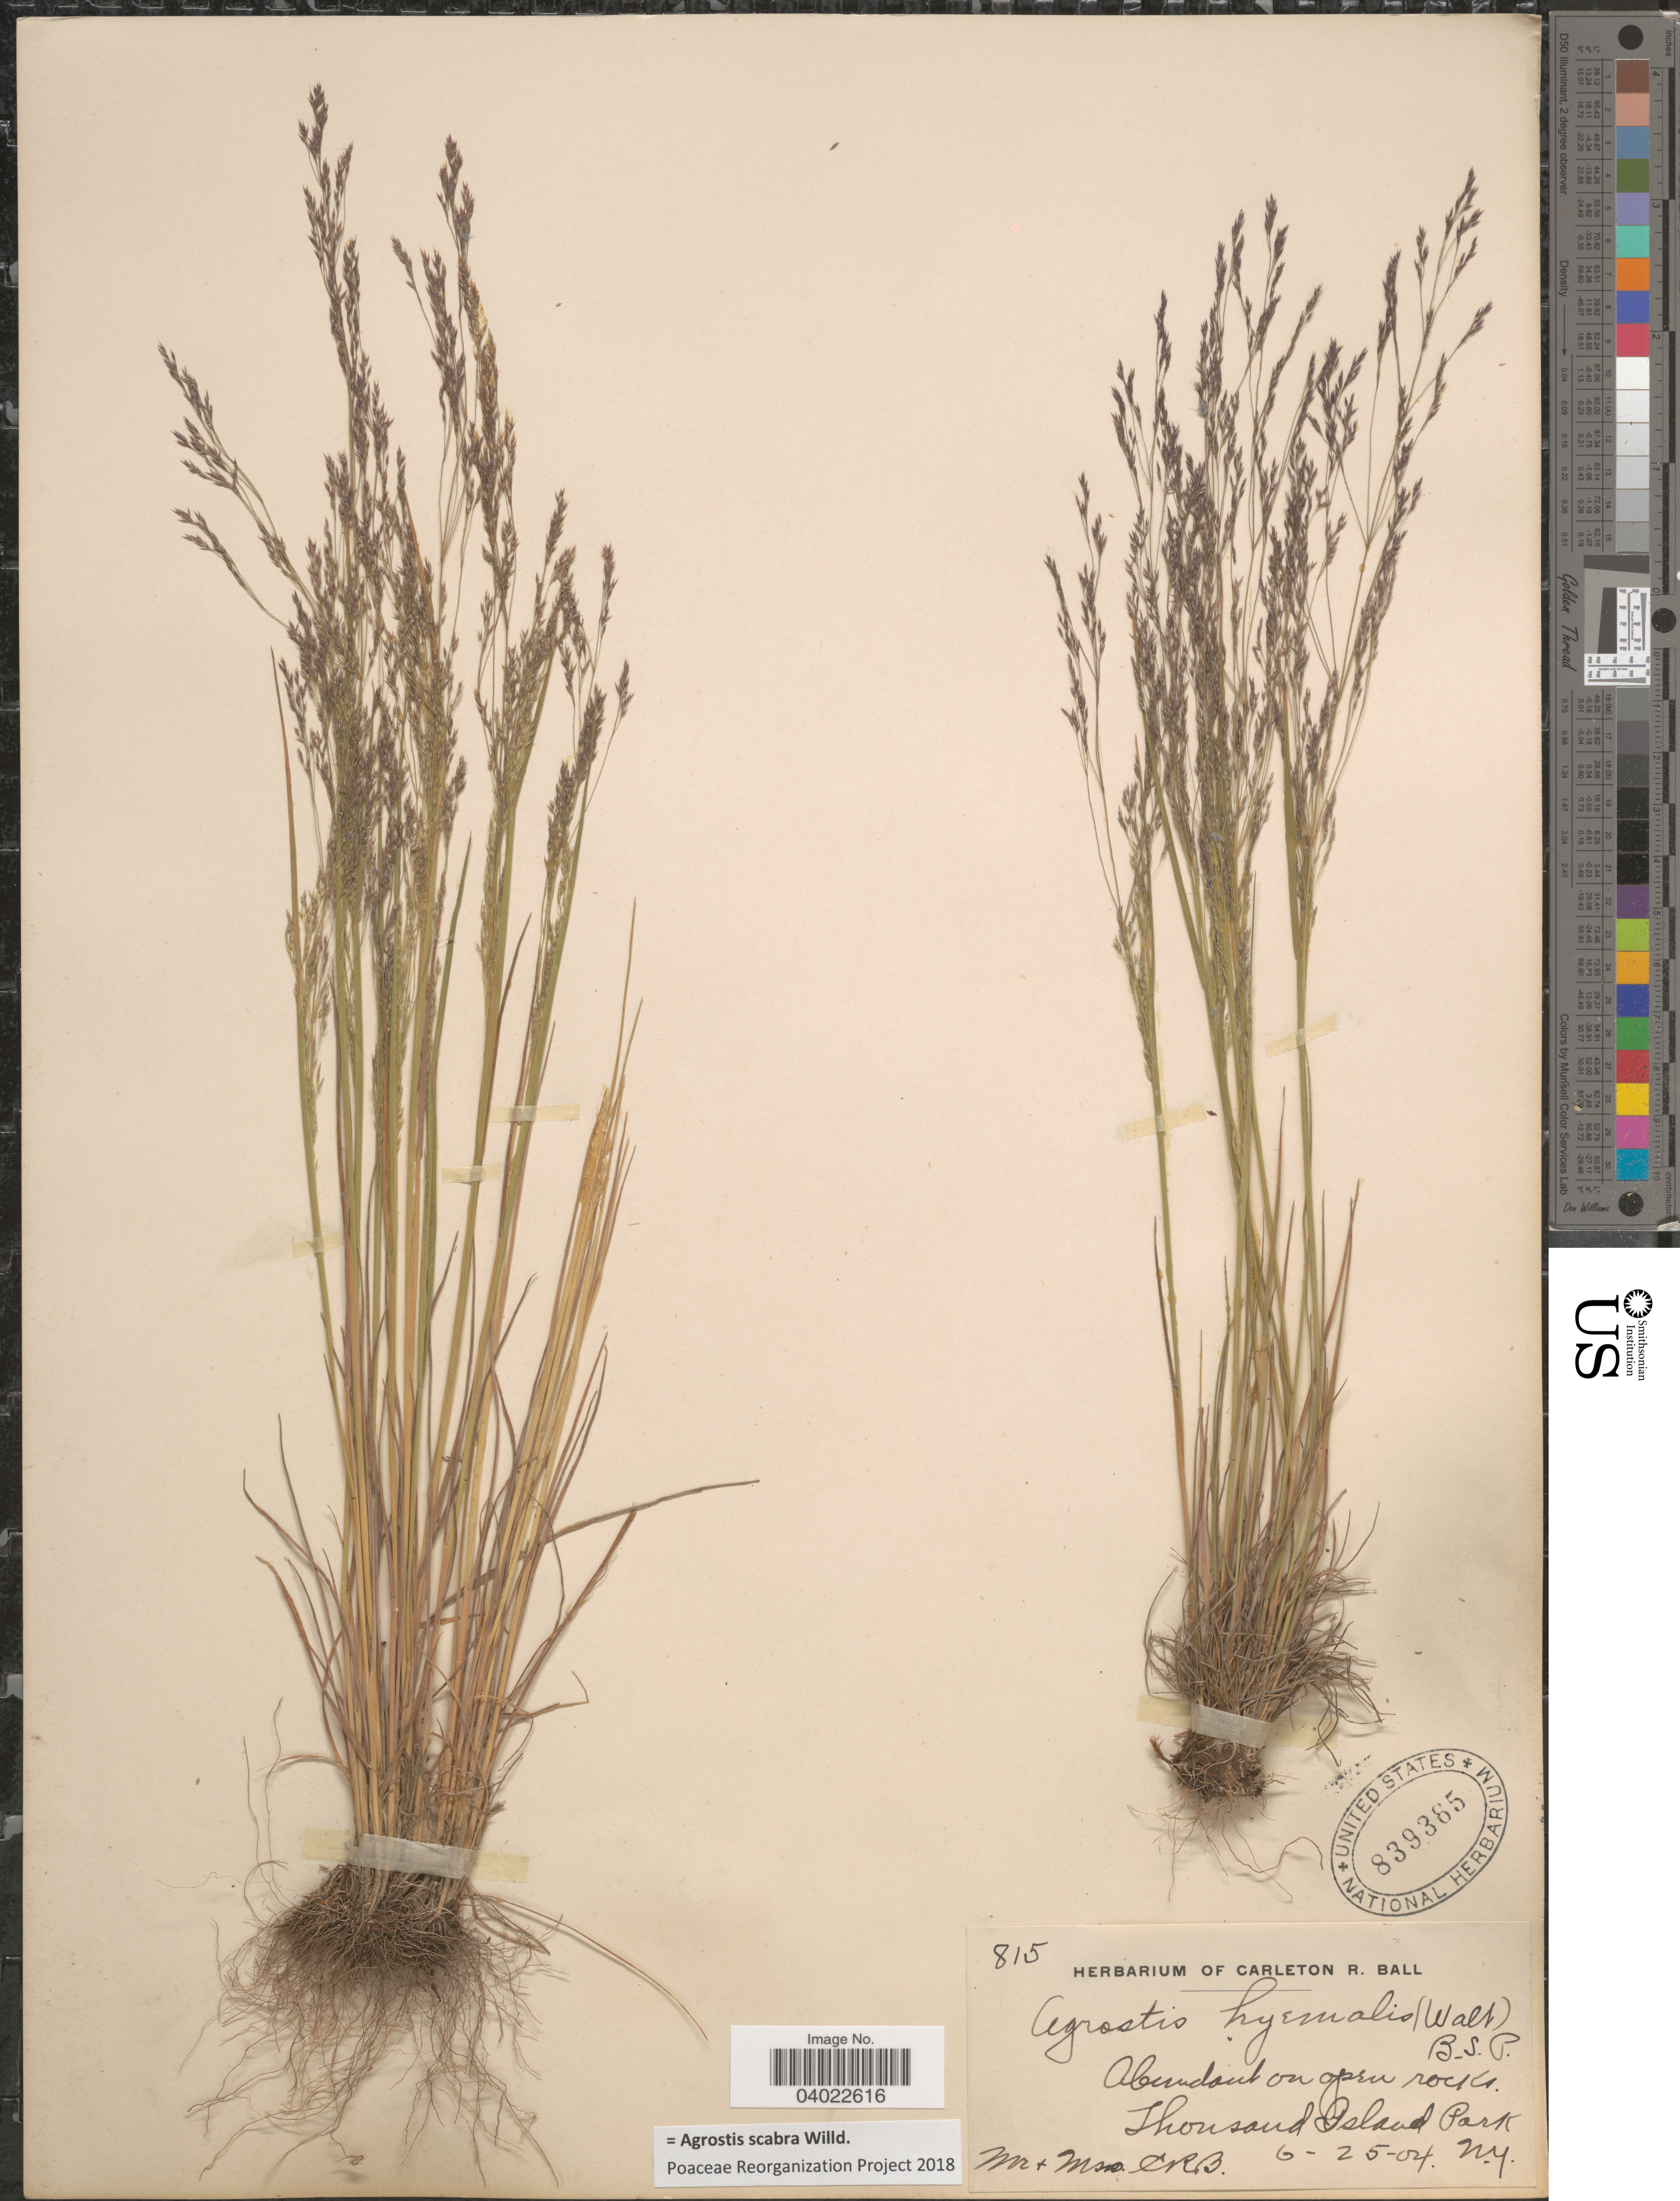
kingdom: Plantae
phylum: Tracheophyta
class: Liliopsida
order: Poales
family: Poaceae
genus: Agrostis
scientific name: Agrostis scabra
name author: Willd.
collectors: C. R. Ball & C. Ball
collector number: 815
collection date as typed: Transcribed d/m/y: 25/6/4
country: United States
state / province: New York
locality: Thousand Island Park.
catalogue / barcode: US 839365